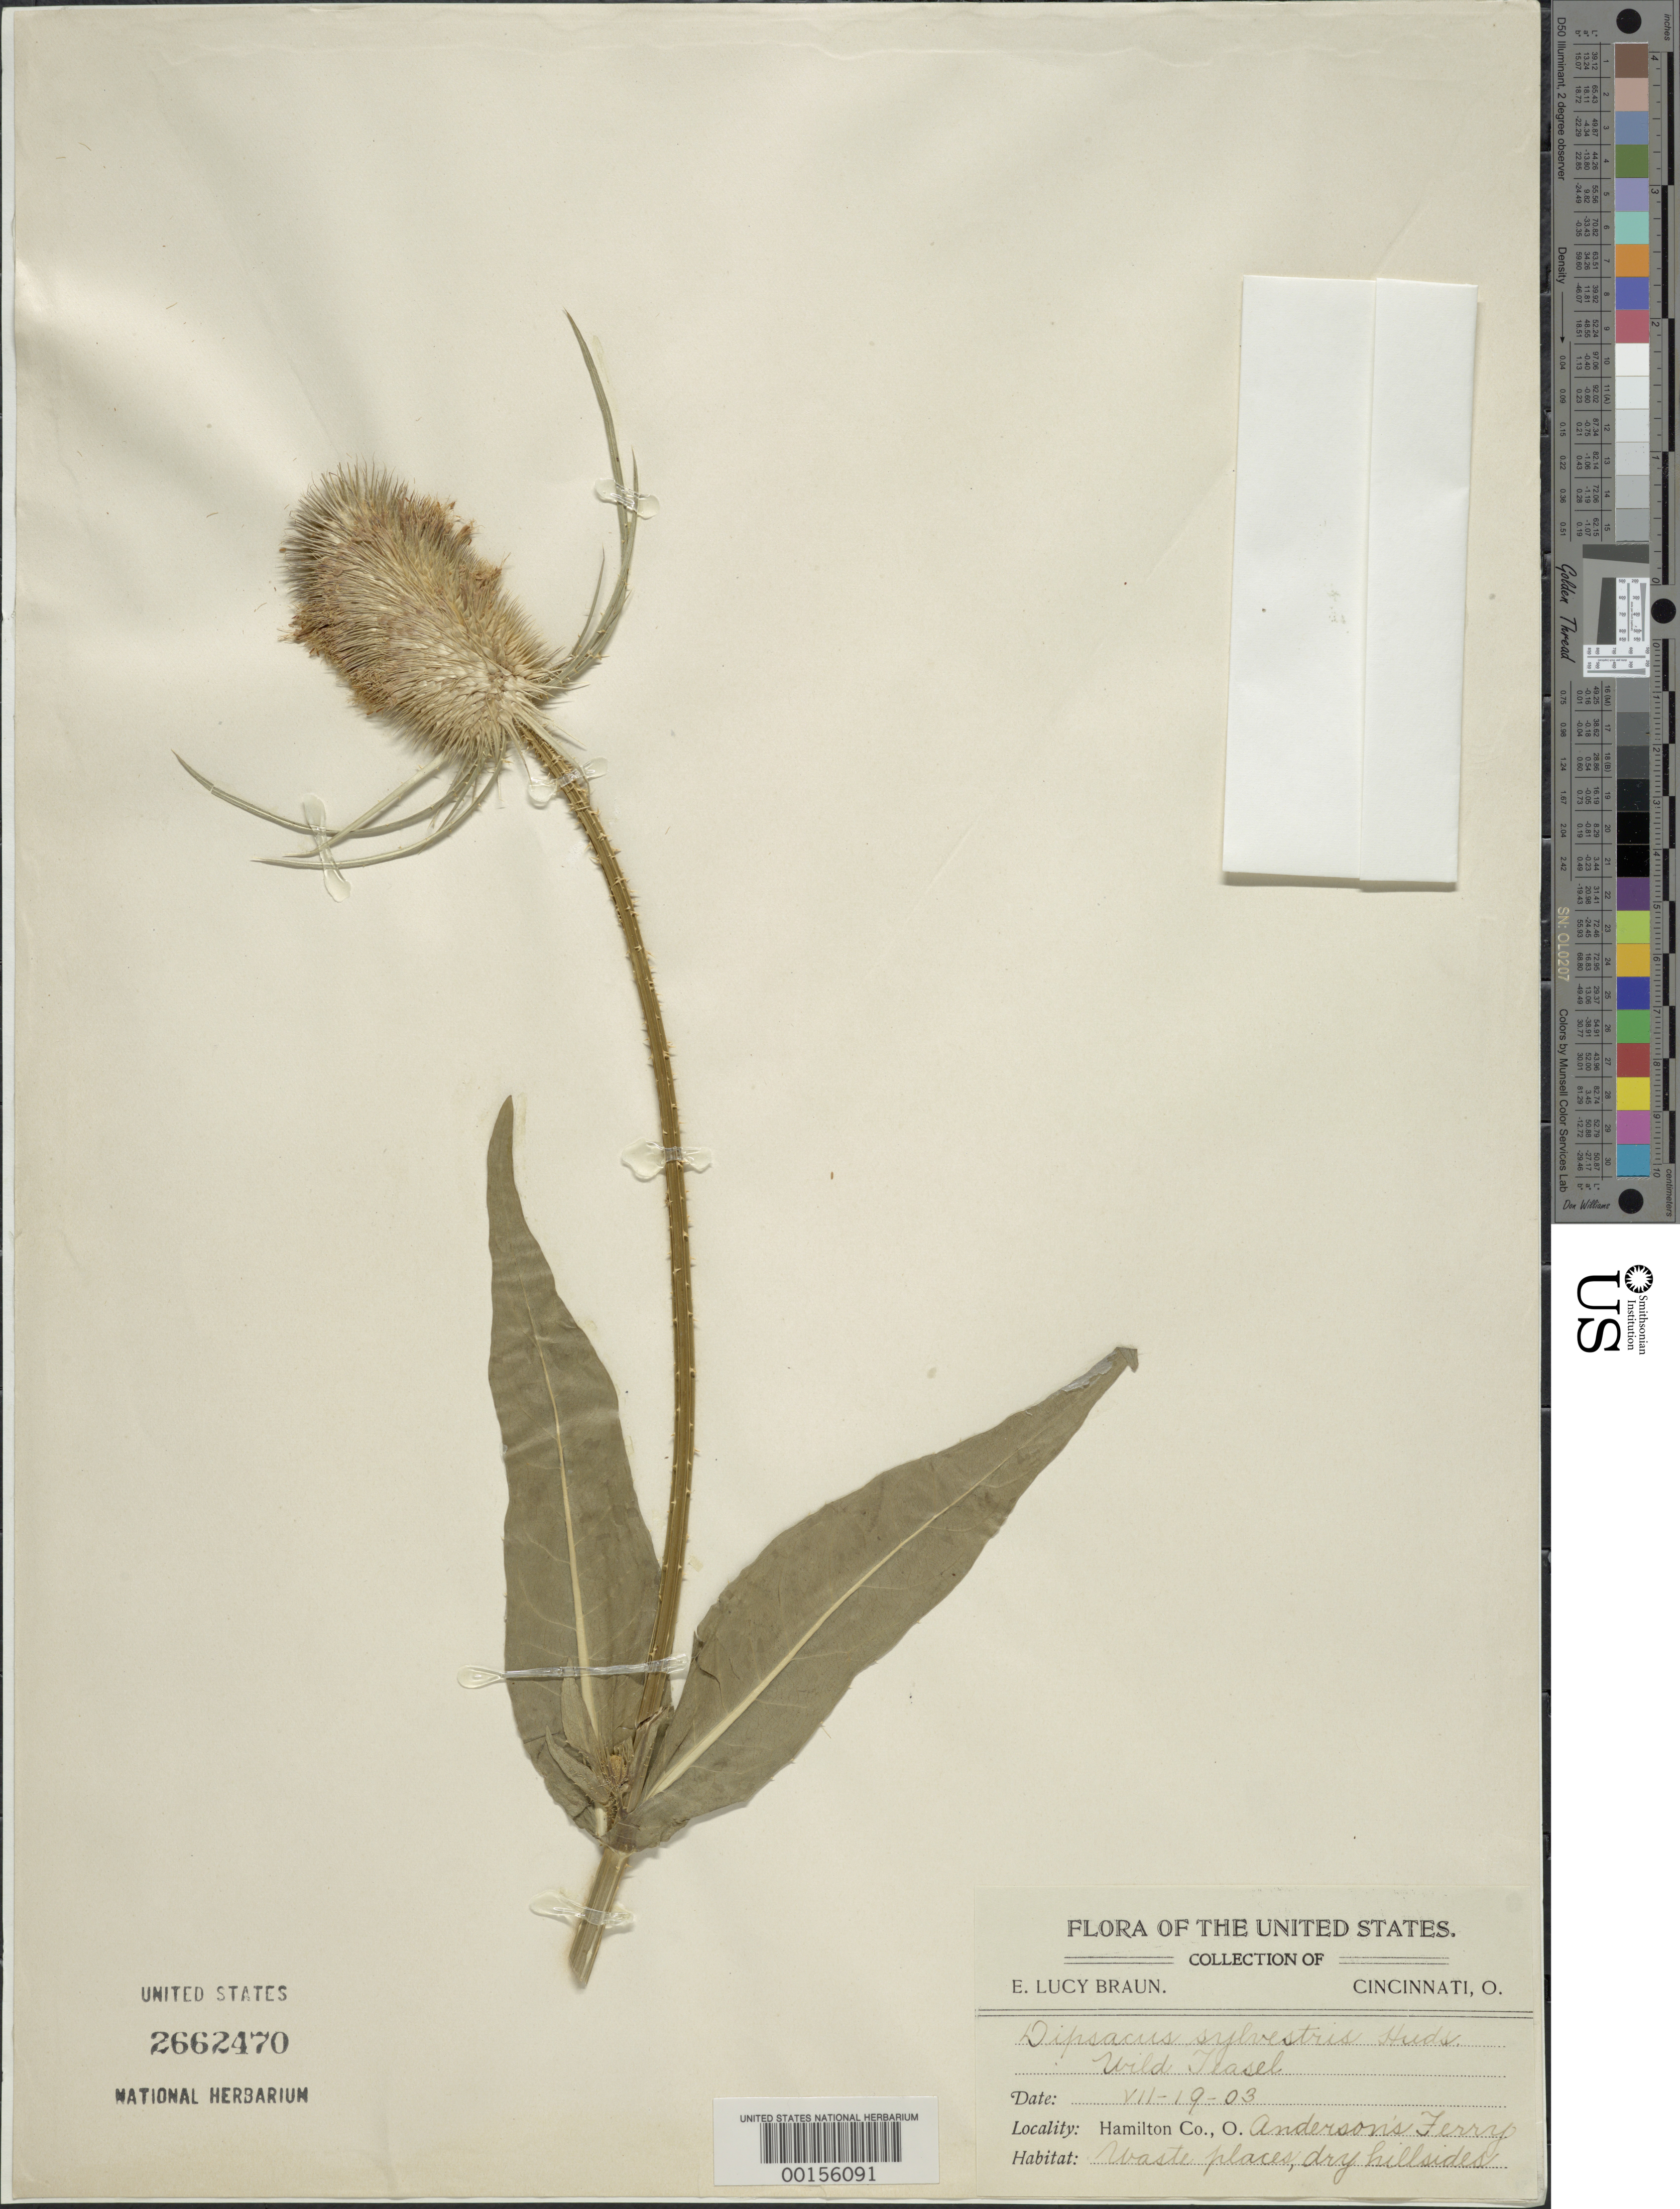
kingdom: Plantae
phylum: Tracheophyta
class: Magnoliopsida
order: Dipsacales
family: Caprifoliaceae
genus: Dipsacus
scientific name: Dipsacus sylvestris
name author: Huds.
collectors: E. L. Braun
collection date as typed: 19 Jul 1903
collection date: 1903-07-19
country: United States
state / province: Ohio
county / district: Hamilton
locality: Anderson's Ferry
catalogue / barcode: US 2662470